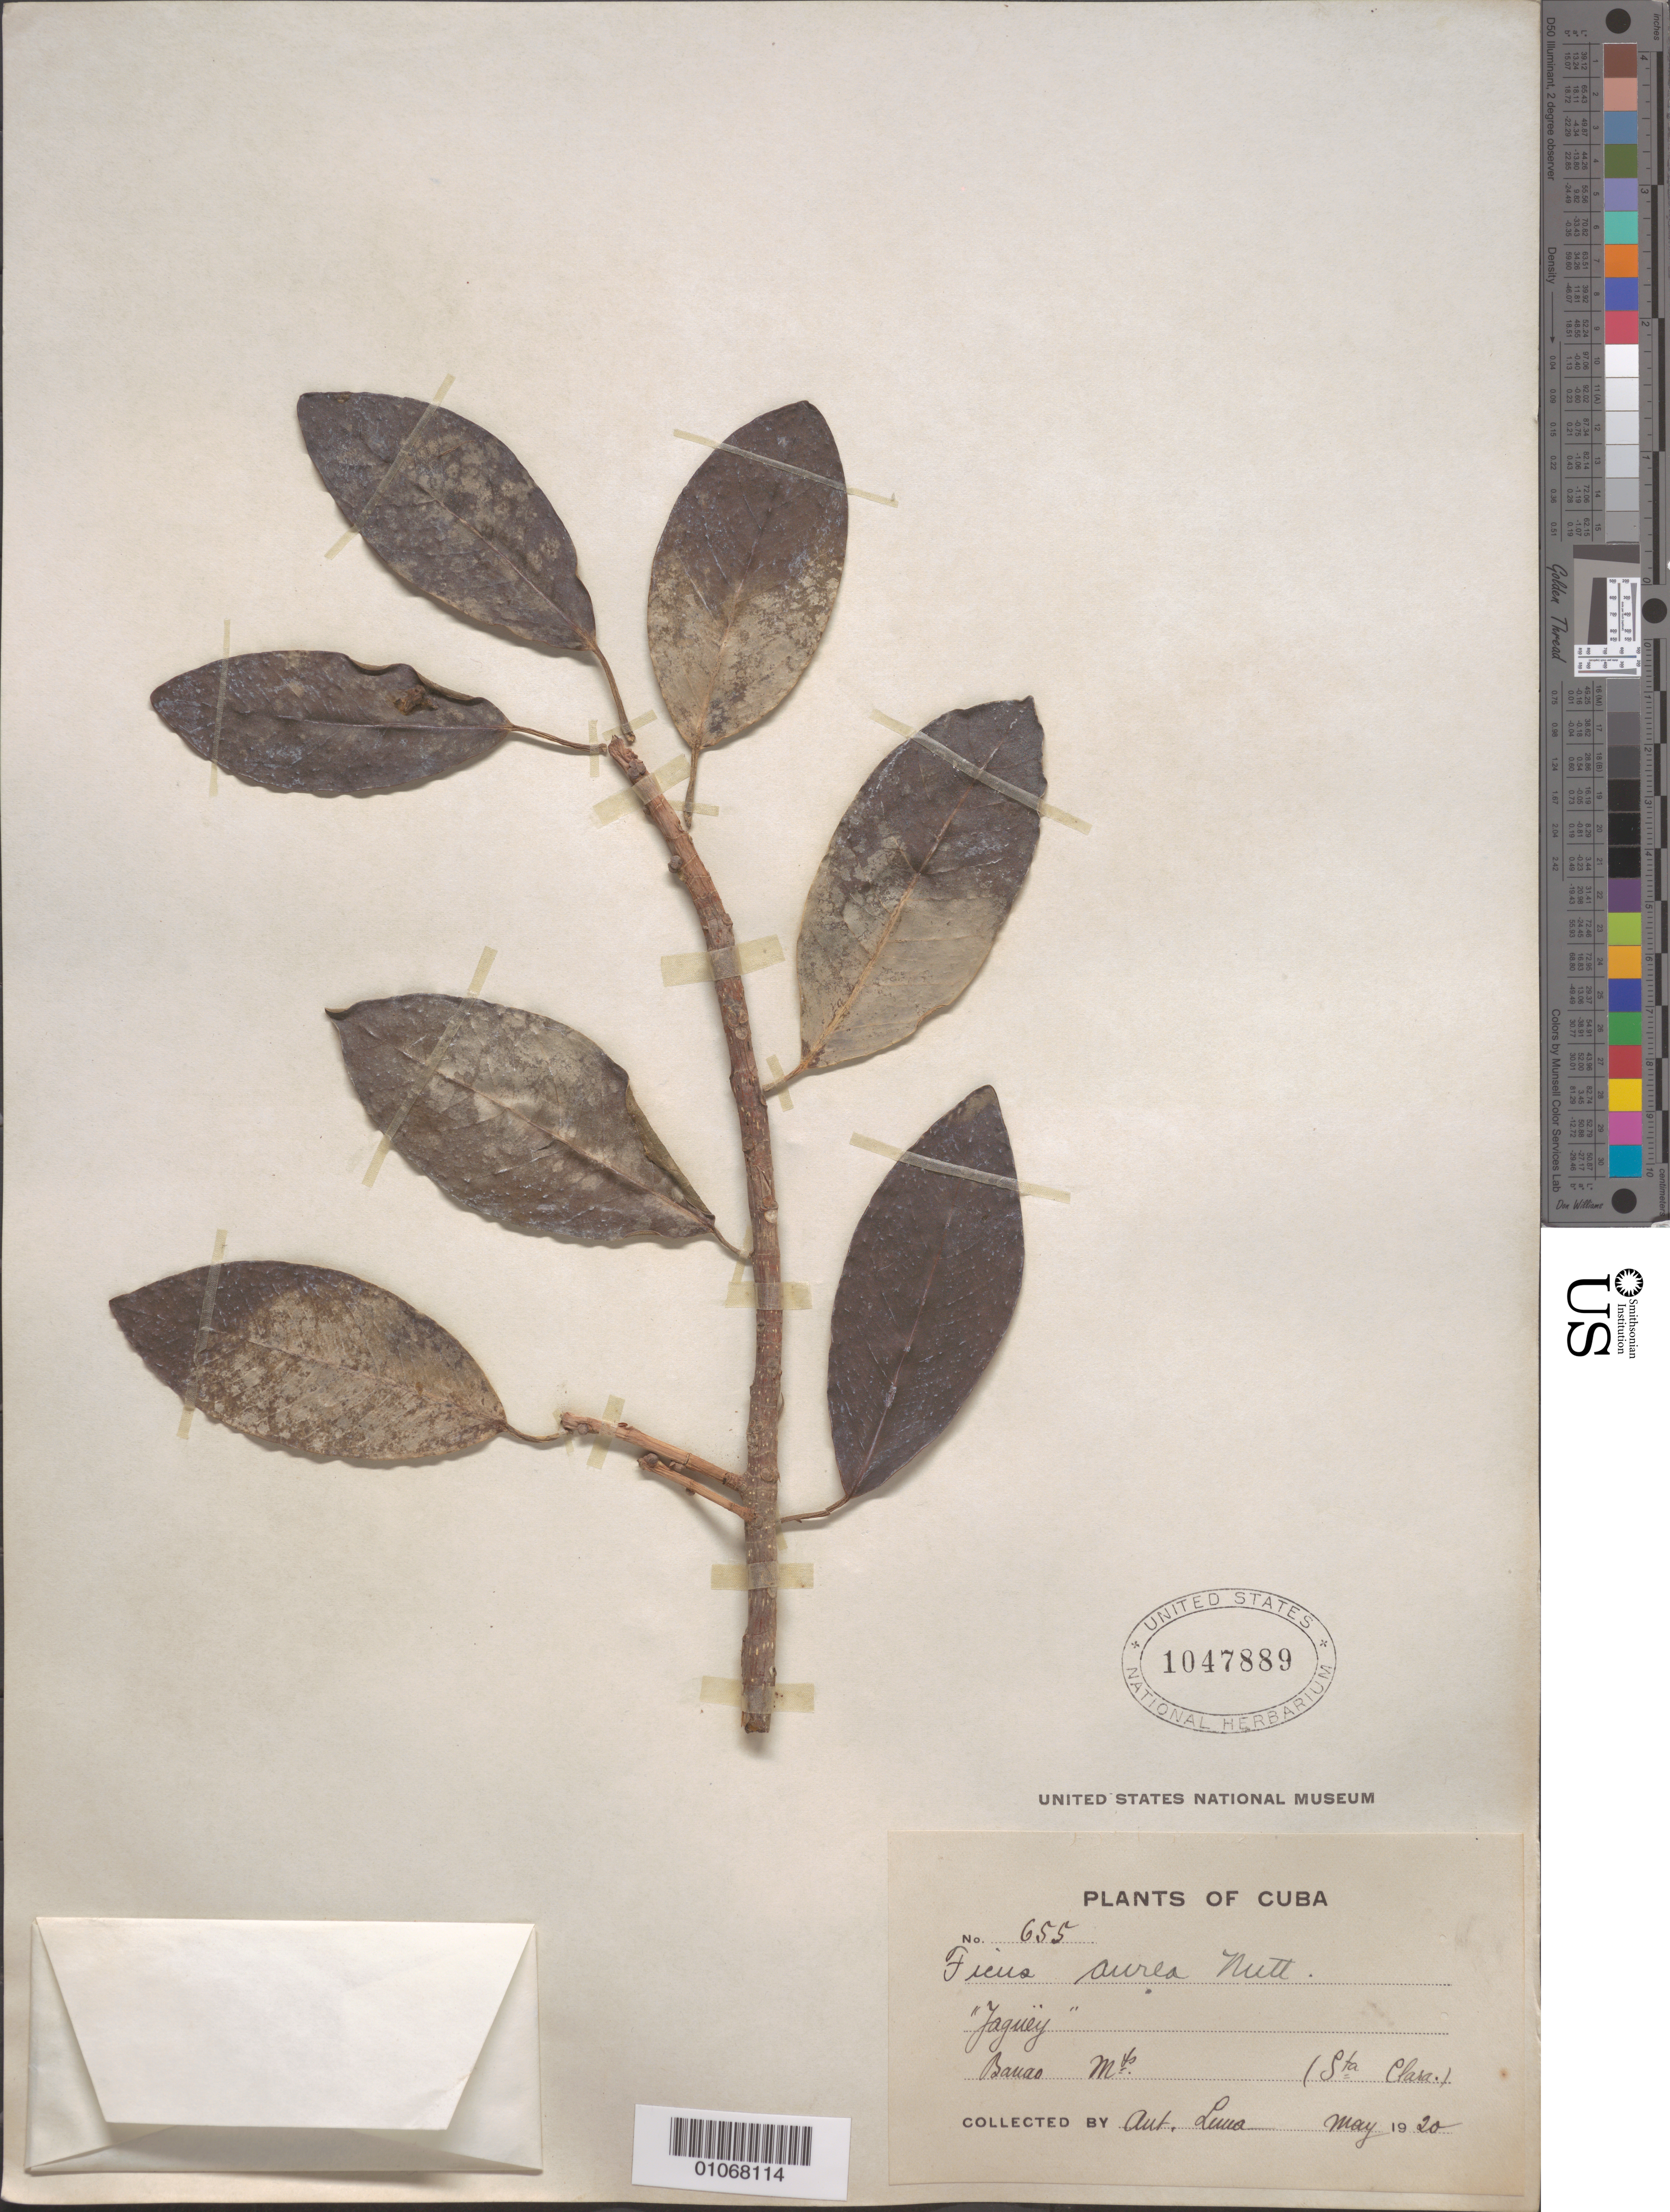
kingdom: Plantae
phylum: Tracheophyta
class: Magnoliopsida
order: Rosales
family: Moraceae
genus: Ficus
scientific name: Ficus aurea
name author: Nutt.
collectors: A. Luna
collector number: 655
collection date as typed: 01 May 1920 to 31 May 1920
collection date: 1920-05-01/1920-05-31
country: Cuba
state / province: Villa Clara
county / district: Santa Clara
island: Cuba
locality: Banao mts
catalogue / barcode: US 1047889